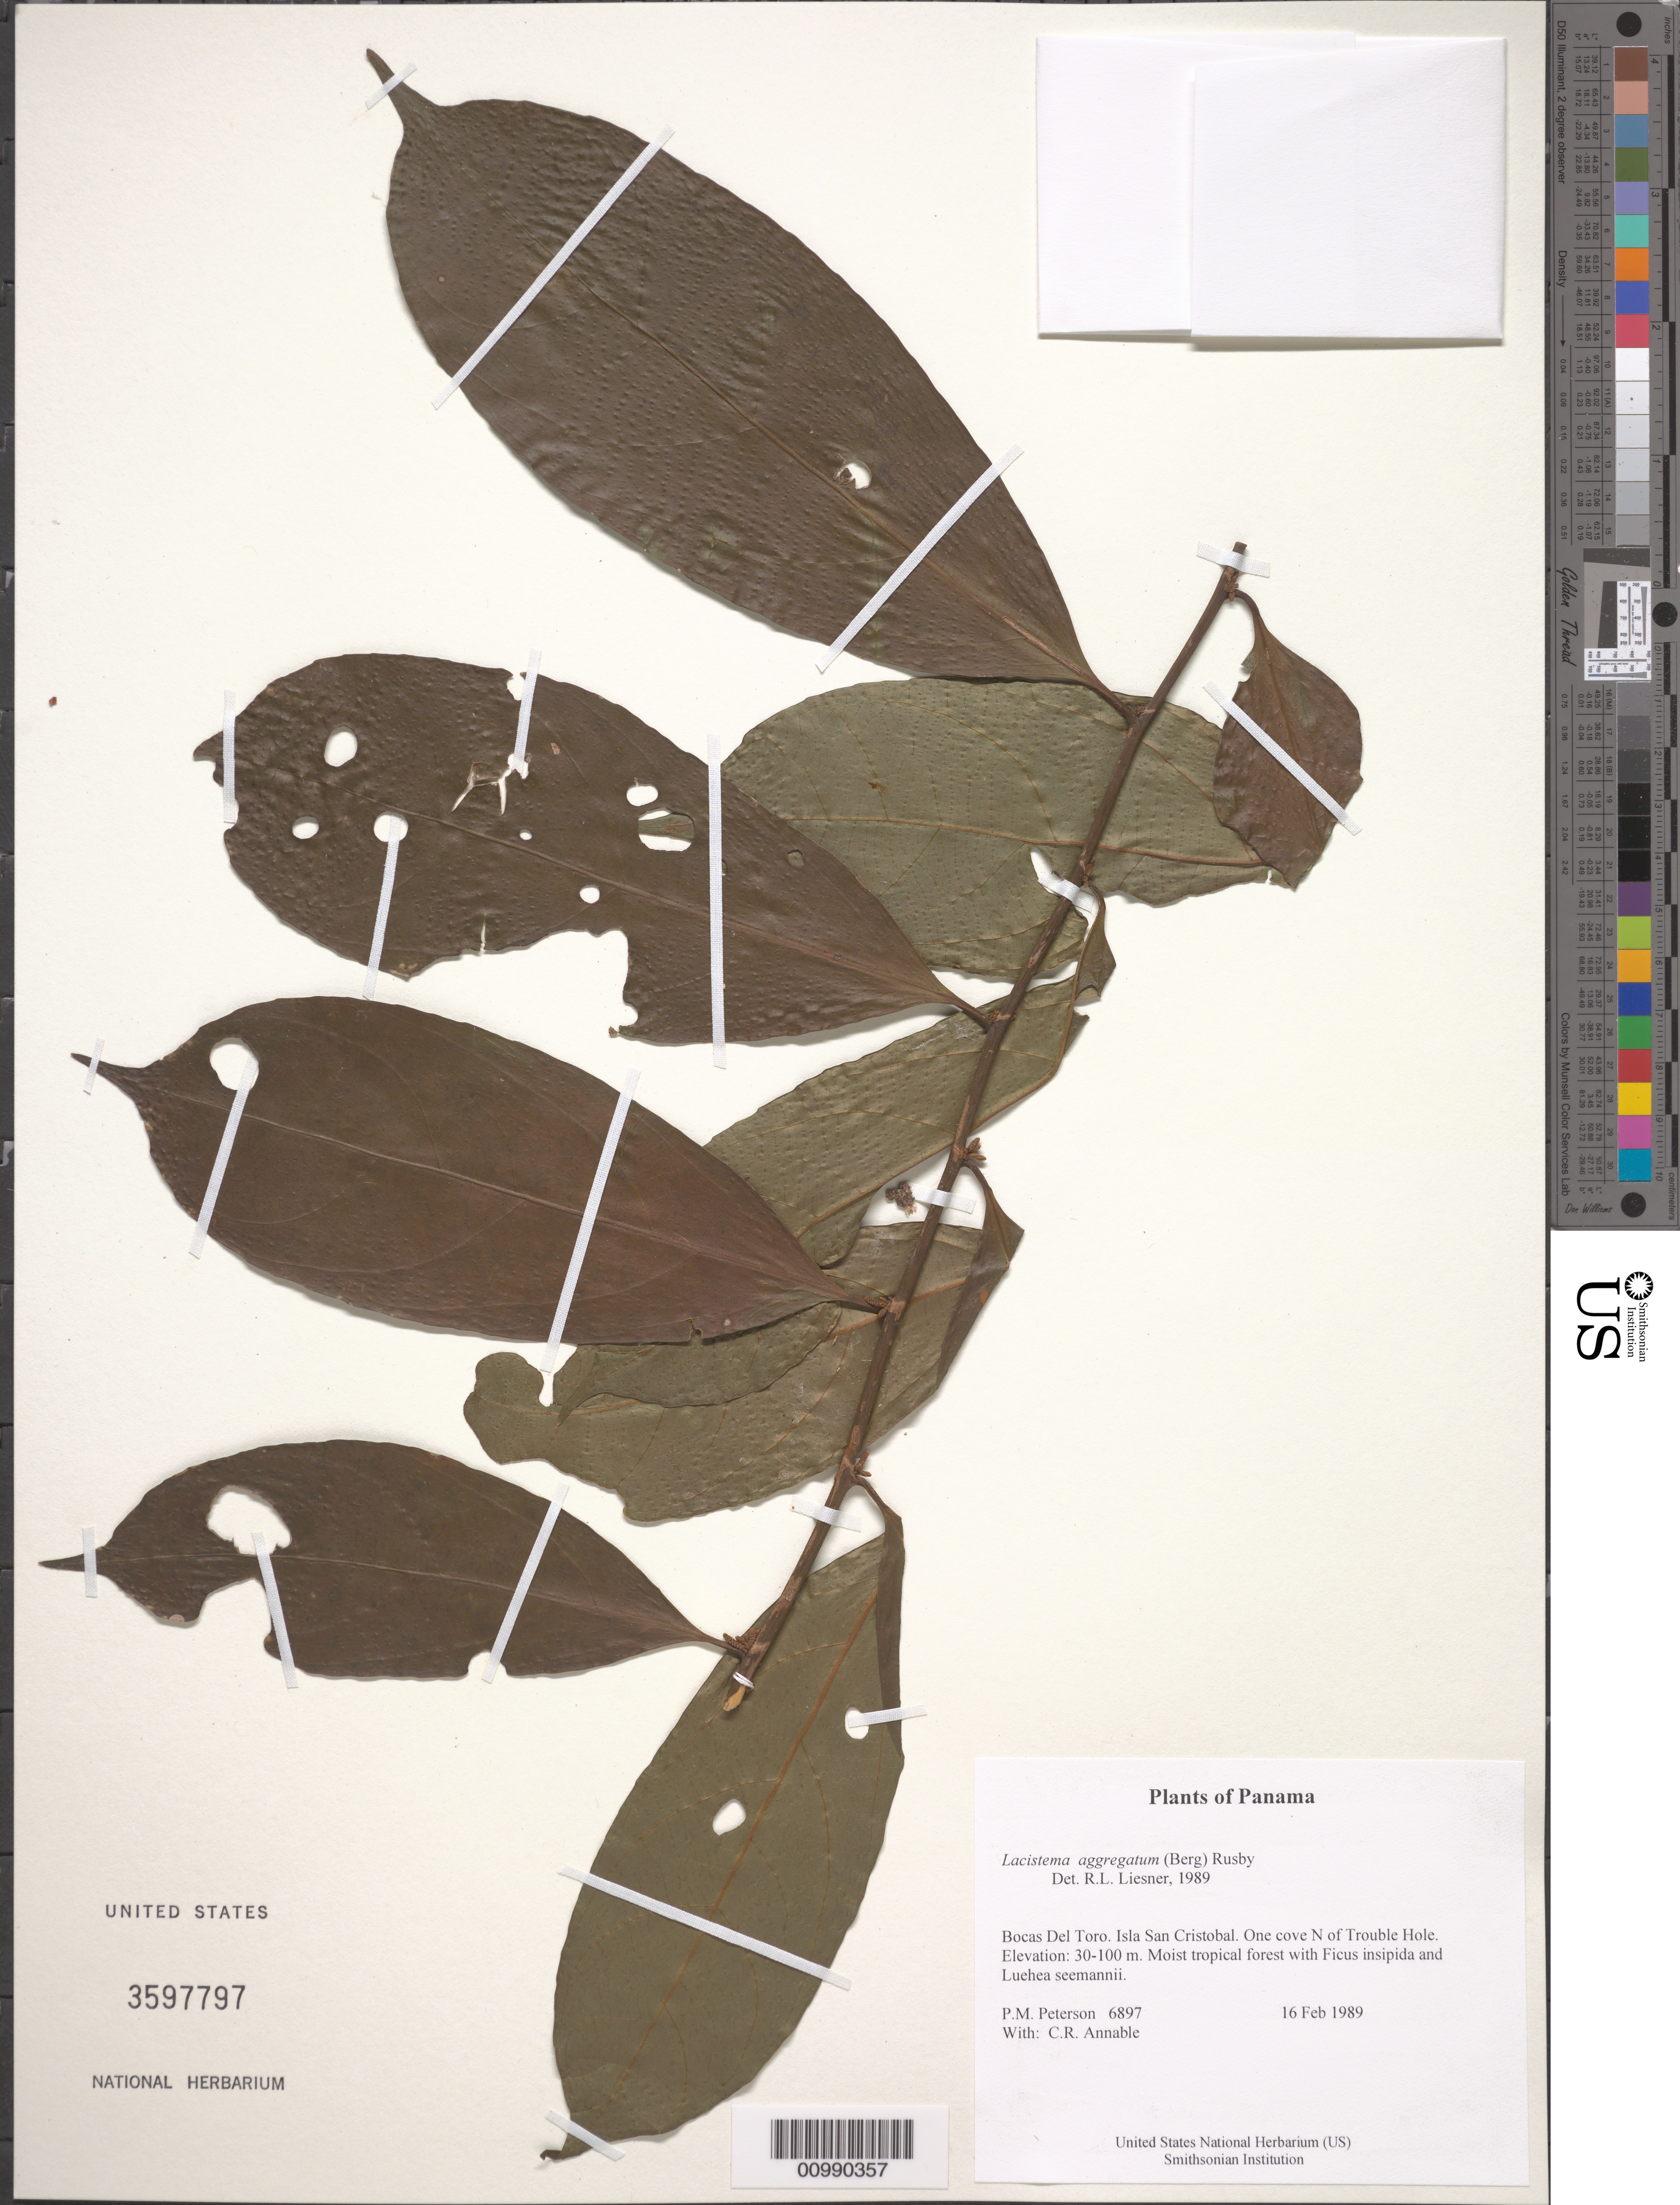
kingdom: Plantae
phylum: Tracheophyta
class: Magnoliopsida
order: Malpighiales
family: Lacistemataceae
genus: Lacistema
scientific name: Lacistema aggregatum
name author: (P.J. Bergius) Rusby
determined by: Liesner, R. L.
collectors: P. M. Peterson & C. R. Annable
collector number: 06897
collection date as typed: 16 Feb 1989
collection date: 1989-02-16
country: Panama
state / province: Bocas del Toro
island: San Cristobal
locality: One cove N of Trouble Hole.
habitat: Moist tropical forest with Ficus insipida and Luehea seemannii.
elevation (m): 30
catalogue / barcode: US 3597797